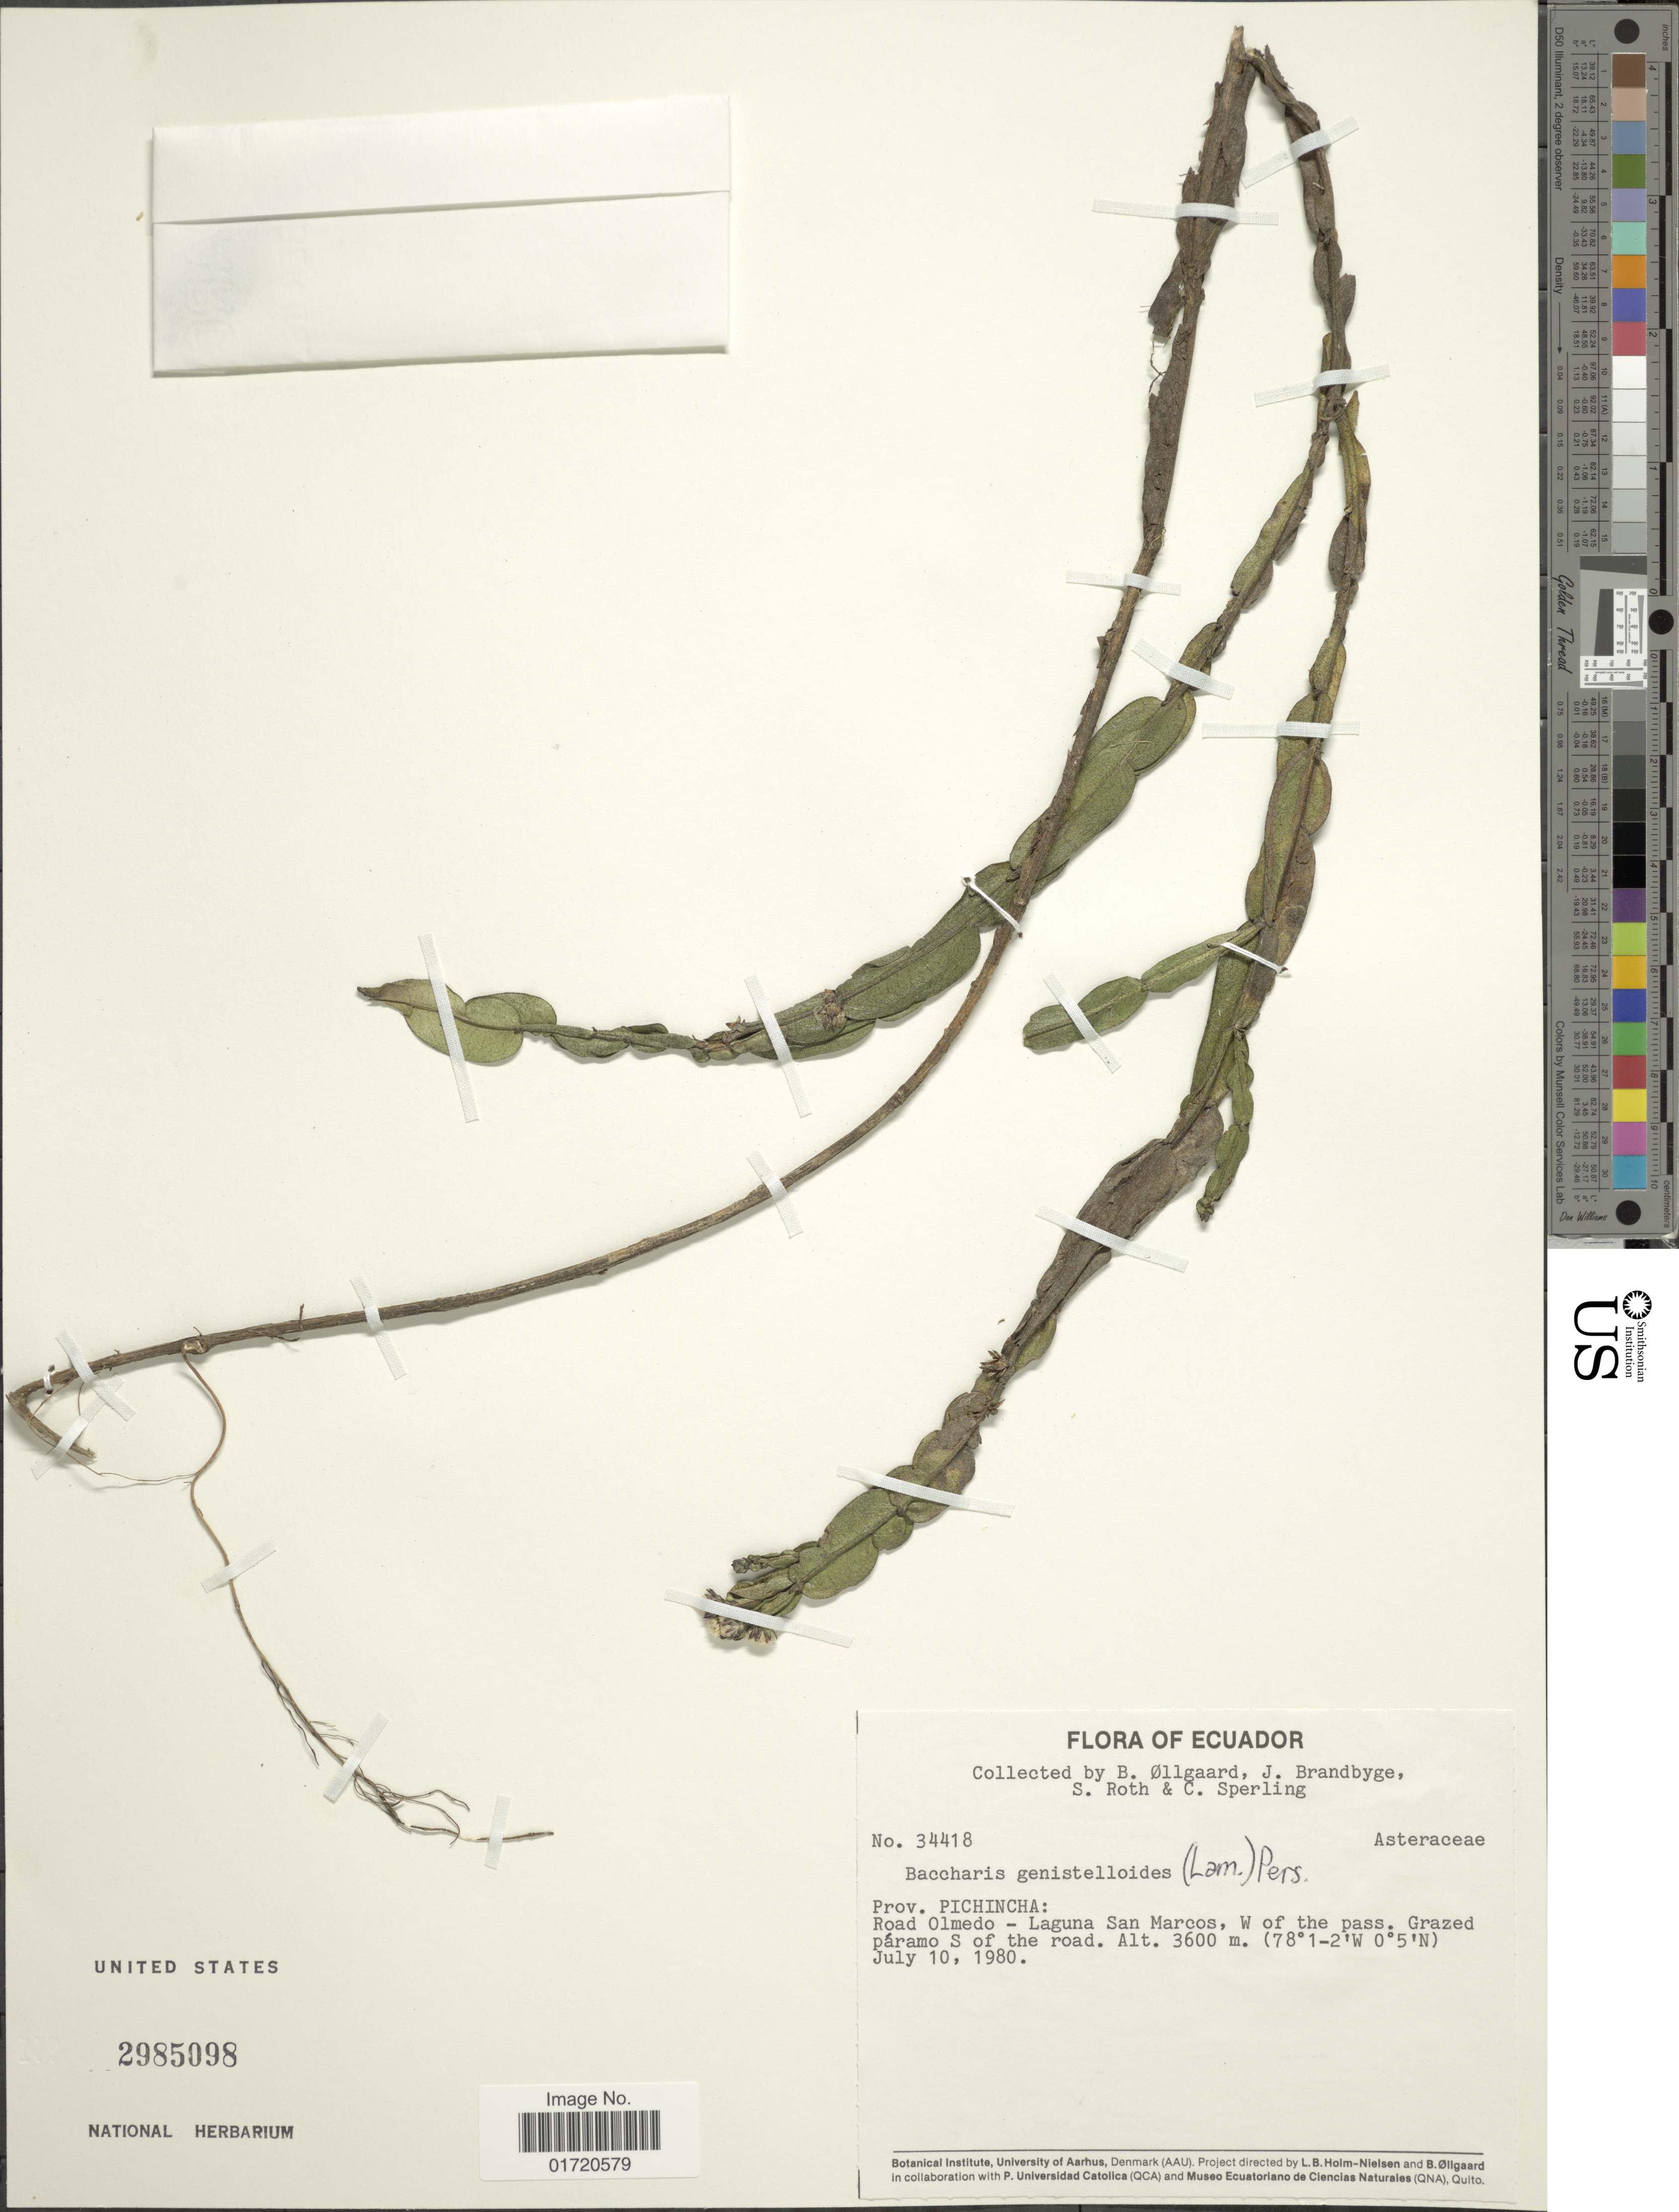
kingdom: Plantae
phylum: Tracheophyta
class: Magnoliopsida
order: Asterales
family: Asteraceae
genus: Baccharis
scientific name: Baccharis genistelloides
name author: (Lam.) Pers.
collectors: B. Øllgaard, J. Brandbyge, S. Roth & C. Sperling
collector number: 34418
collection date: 1980-07-10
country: Ecuador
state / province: Pichincha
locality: Road Olmedo - Laguna San Marcos, W of the pass.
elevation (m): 3600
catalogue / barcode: US 2985098